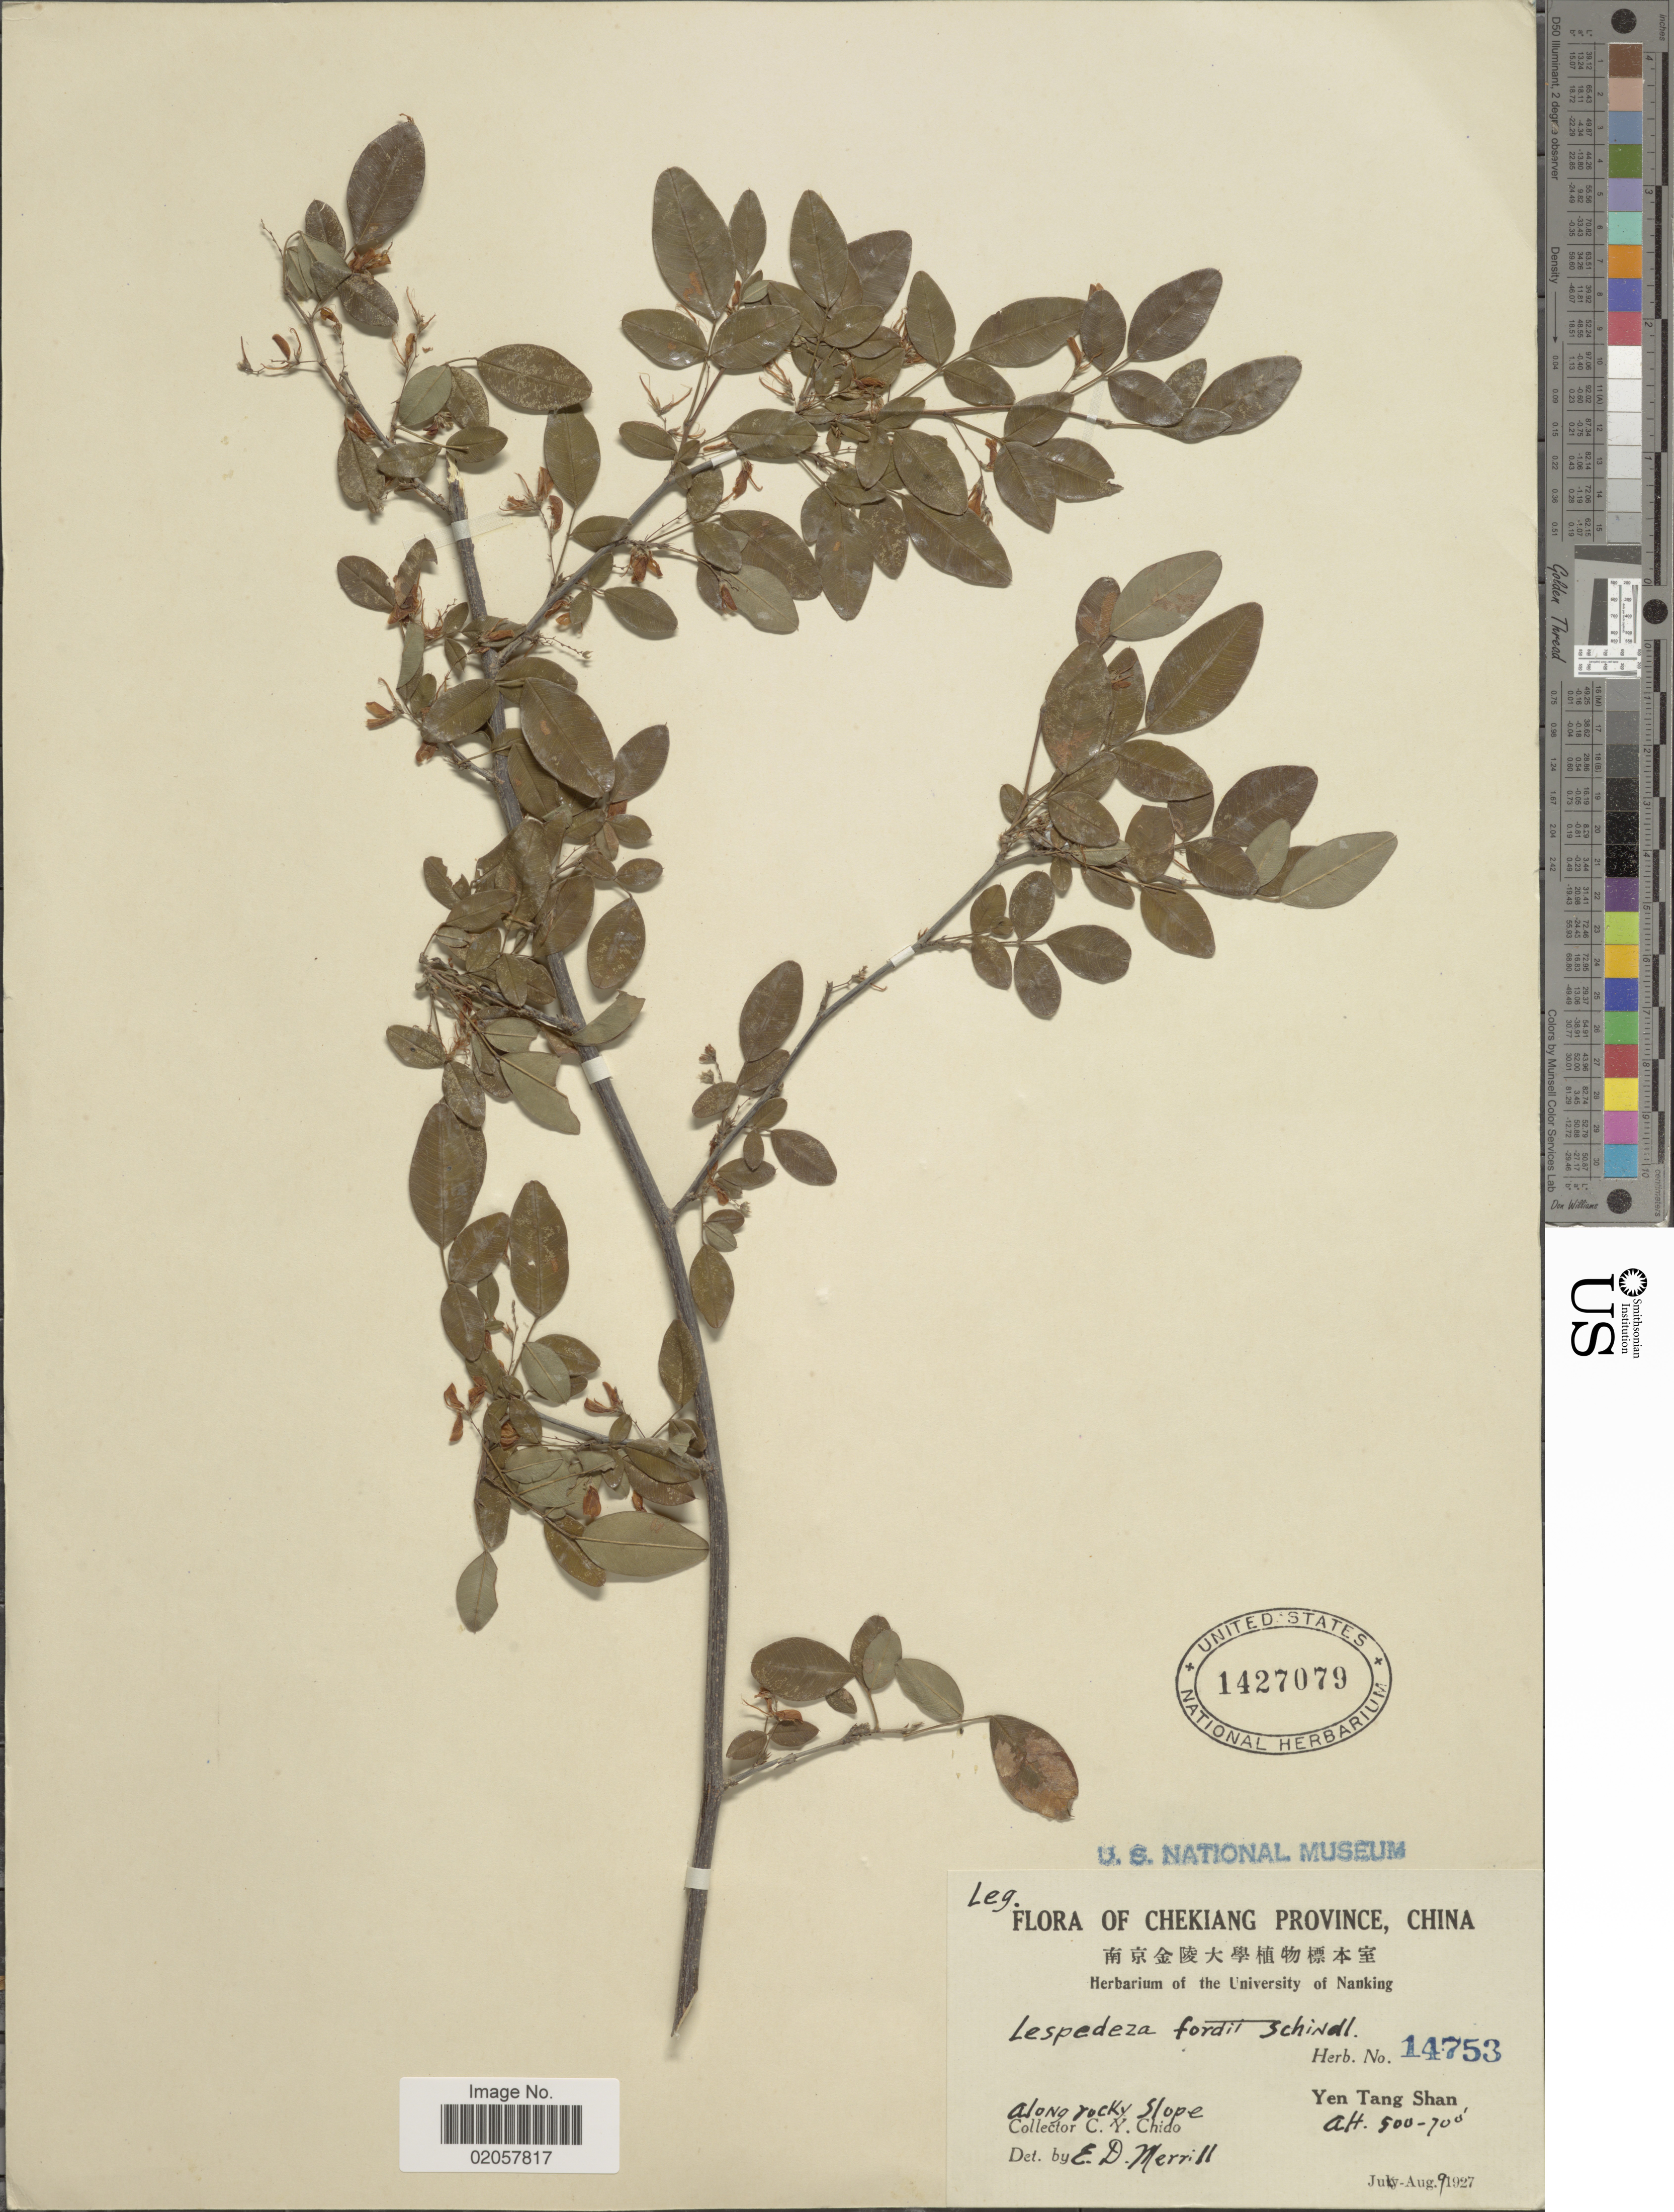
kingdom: Plantae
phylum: Tracheophyta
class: Magnoliopsida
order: Fabales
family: Fabaceae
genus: Lespedeza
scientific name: Lespedeza fordii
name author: Schindl.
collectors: C. Chido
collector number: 14753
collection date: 1927-08-09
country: China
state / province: Zhejiang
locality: Chekiang, along rocky slope, Yen Tang Shan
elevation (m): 152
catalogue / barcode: US 1427079